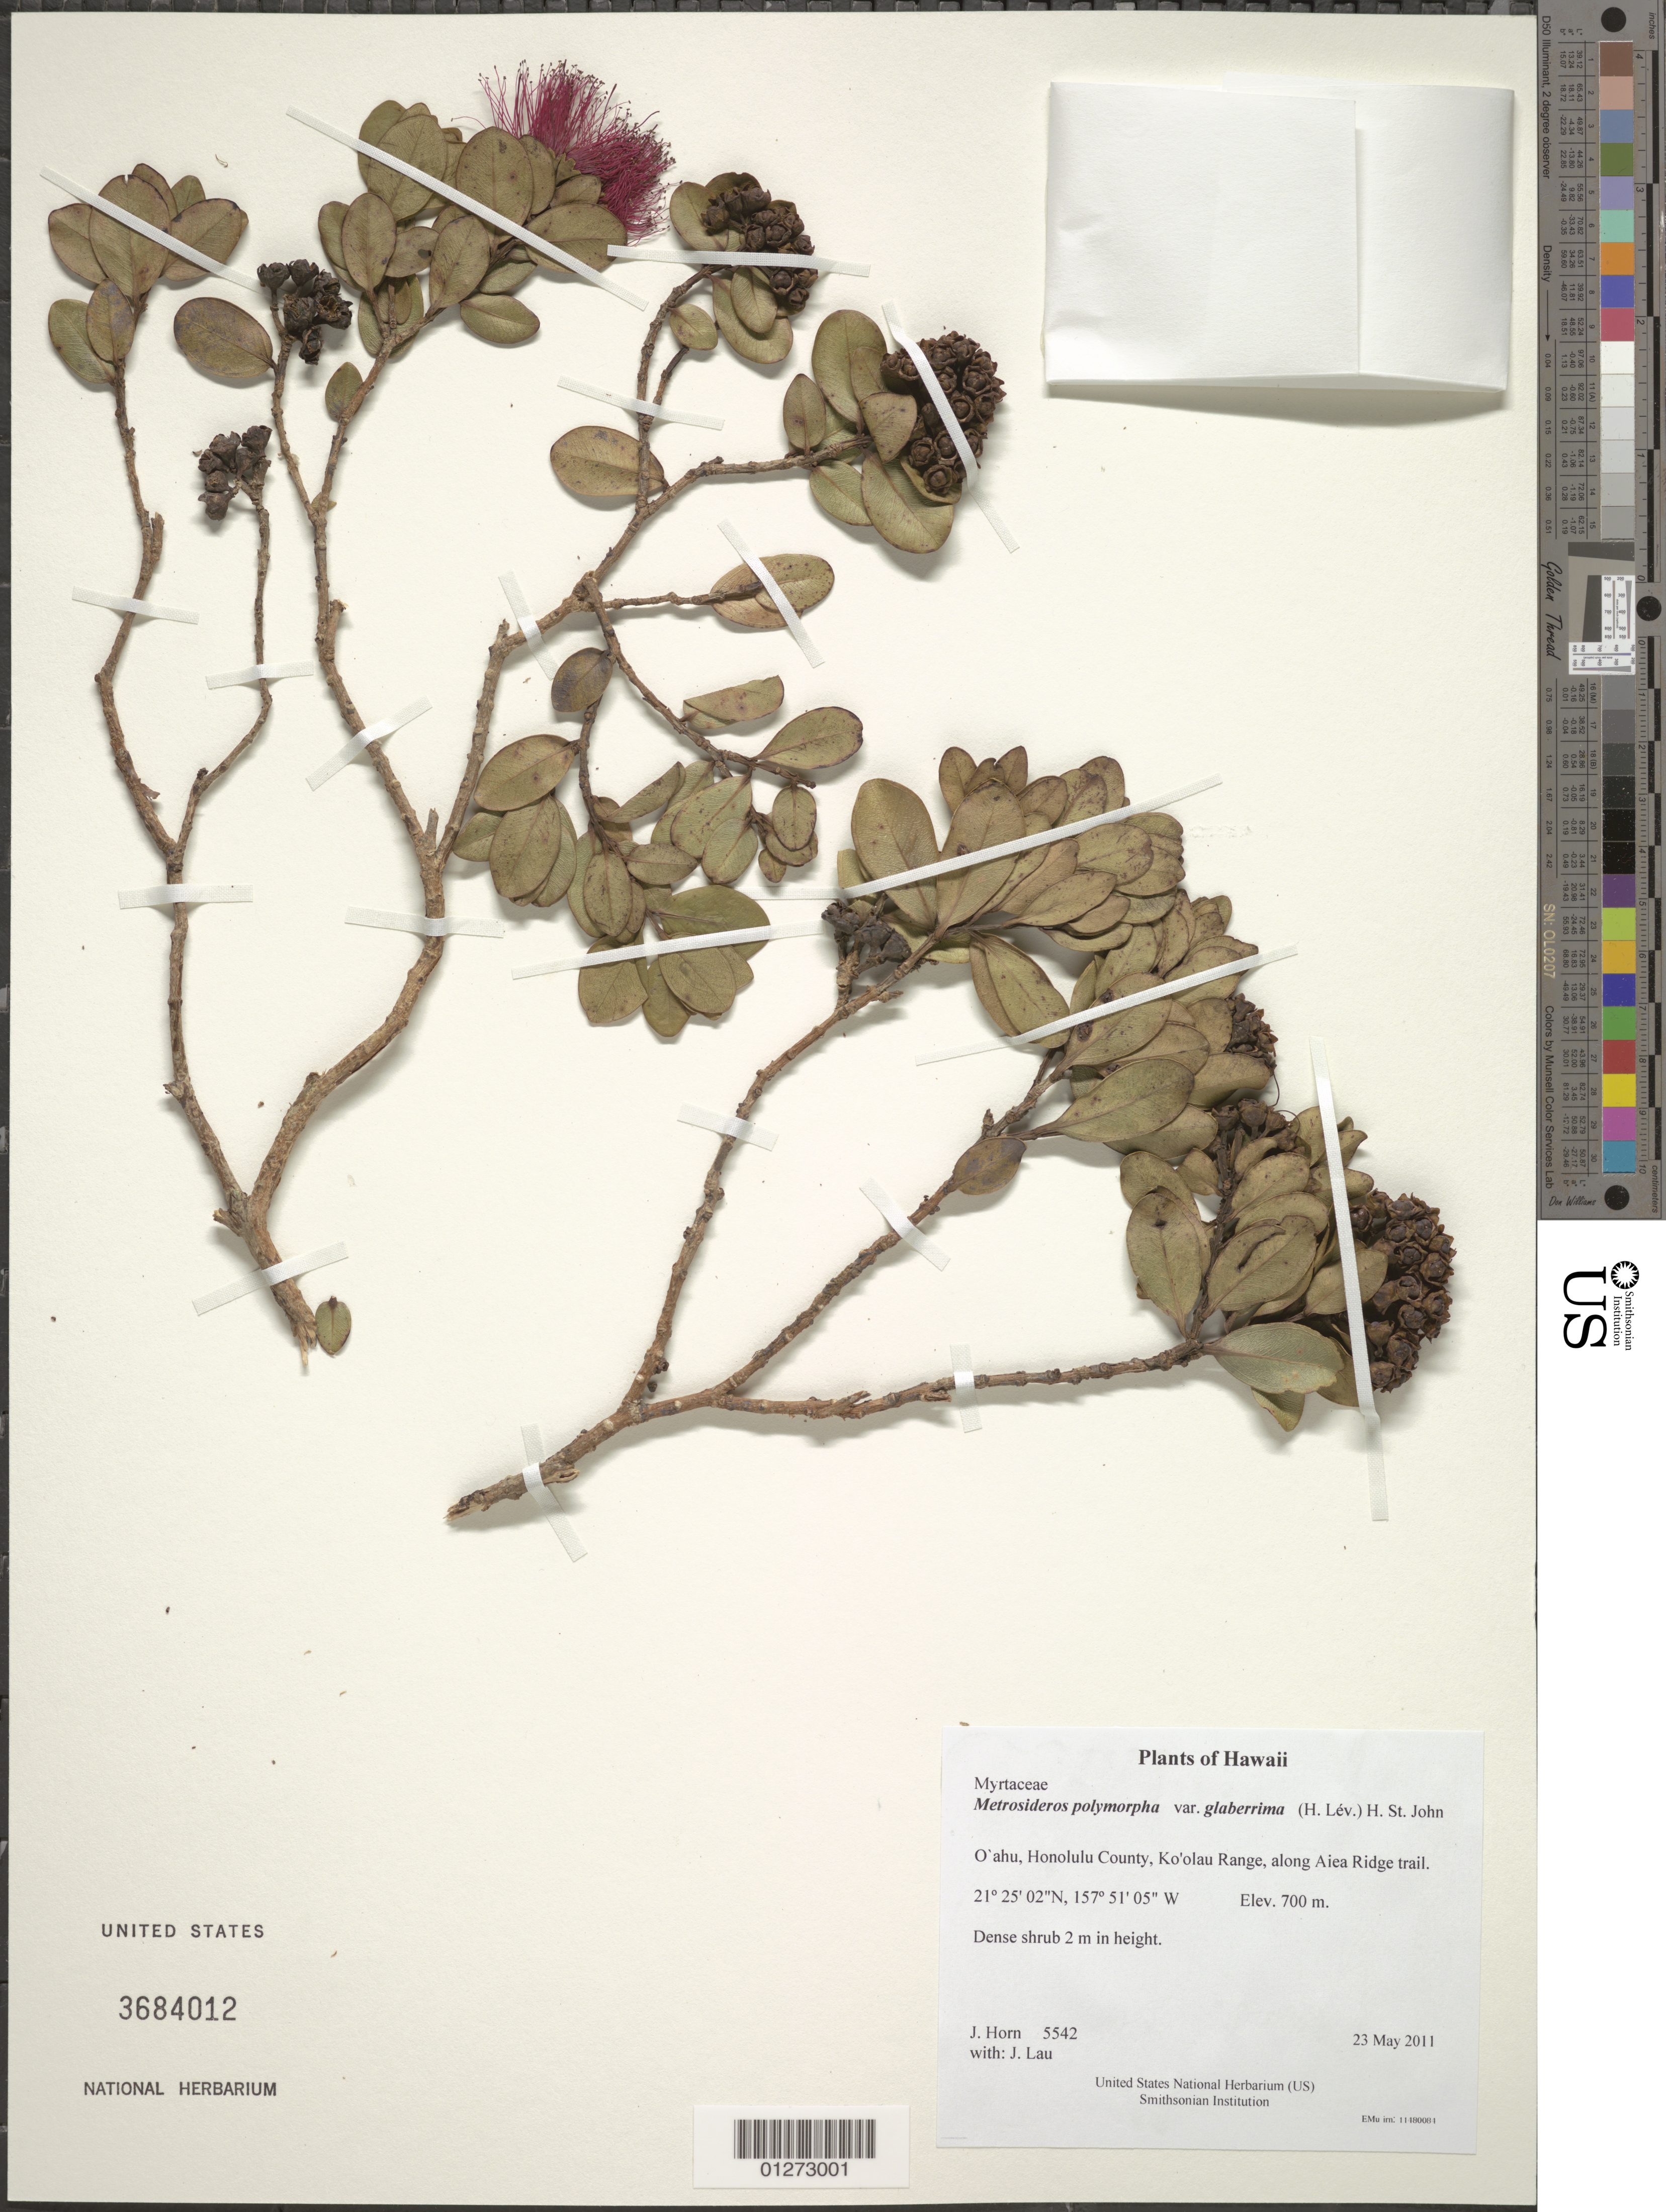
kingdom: Plantae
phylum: Tracheophyta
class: Magnoliopsida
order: Myrtales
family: Myrtaceae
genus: Metrosideros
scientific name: Metrosideros polymorpha var. glaberrima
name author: (H. Lév.) H. St. John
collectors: J. Horn & J. Lau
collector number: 5542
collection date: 2011-05-23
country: United States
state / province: Hawaii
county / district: Honolulu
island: Oahu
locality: Ko'olau Range, along Aiea Ridge trail.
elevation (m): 700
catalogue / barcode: US 3684012